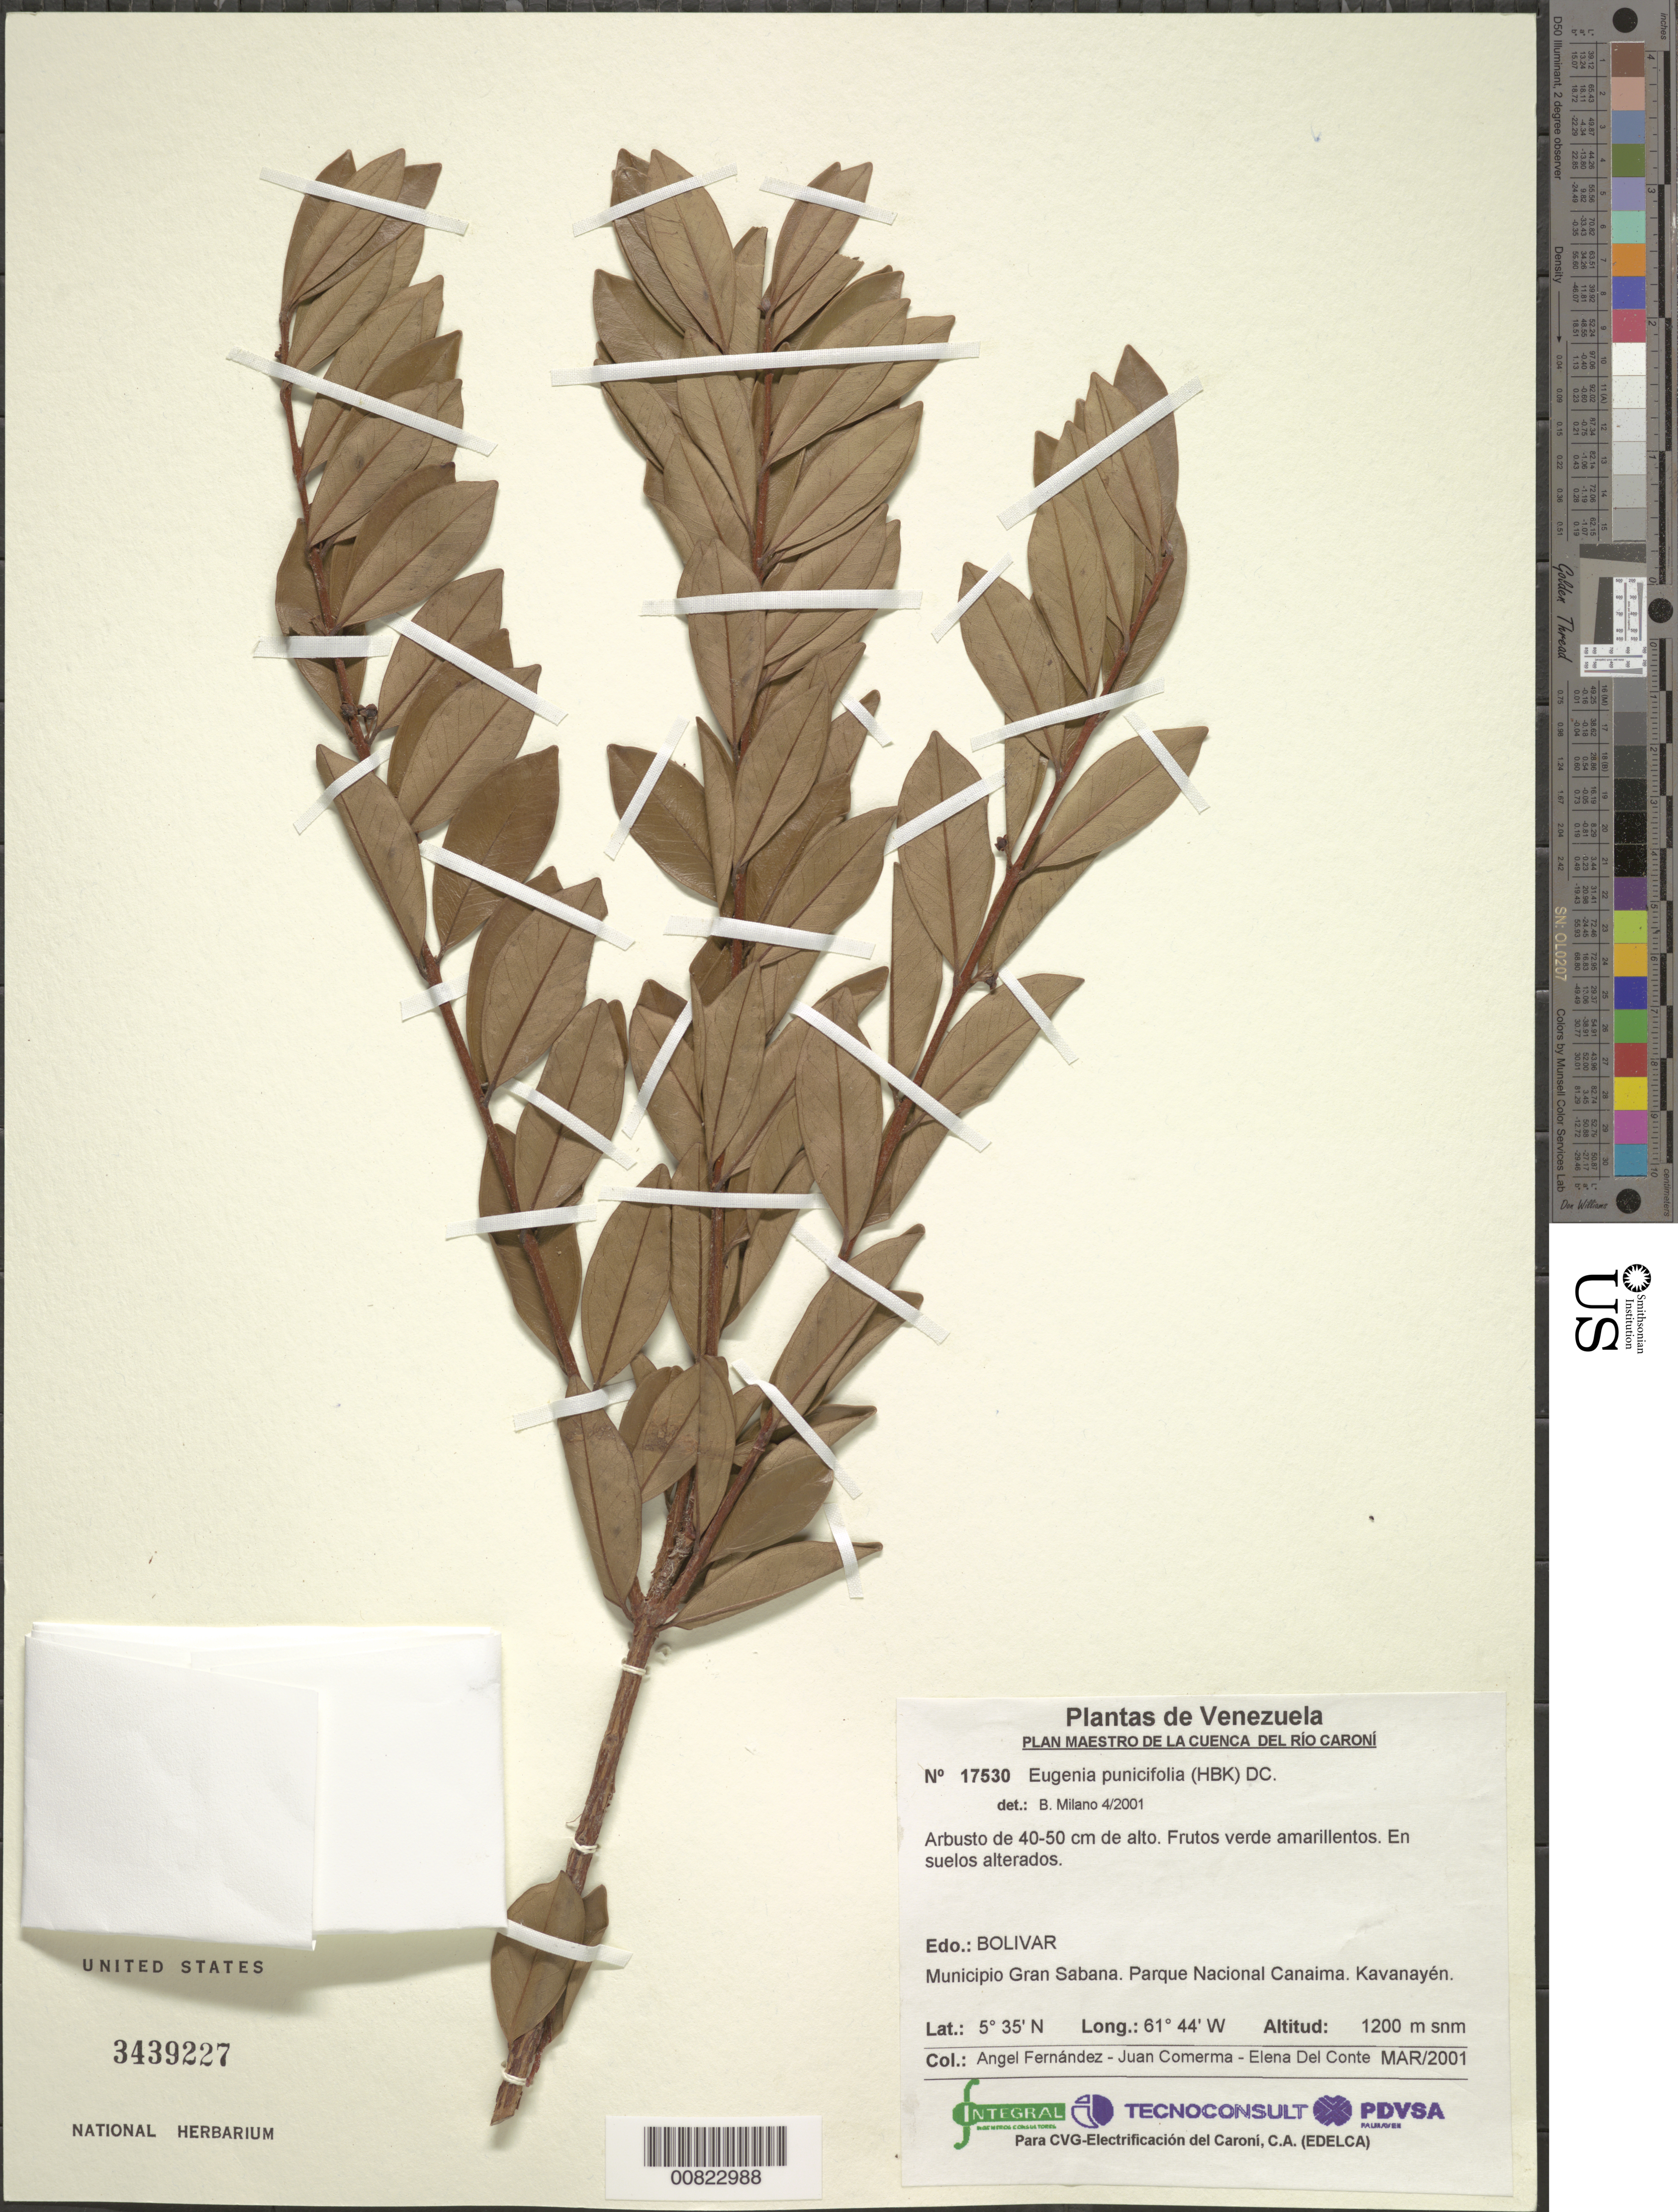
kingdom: Plantae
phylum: Tracheophyta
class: Magnoliopsida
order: Myrtales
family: Myrtaceae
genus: Eugenia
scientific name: Eugenia punicifolia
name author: (Kunth) DC.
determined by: Milano, B.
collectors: A. Fernández, J. Comerma & E. Del Conte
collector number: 17530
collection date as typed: Mar-01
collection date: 2001-03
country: Venezuela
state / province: Bolívar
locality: Gran Sabana, Parque Nacional Canaima, Kavanayén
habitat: Suelos alterados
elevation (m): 1200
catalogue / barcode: US 3439227